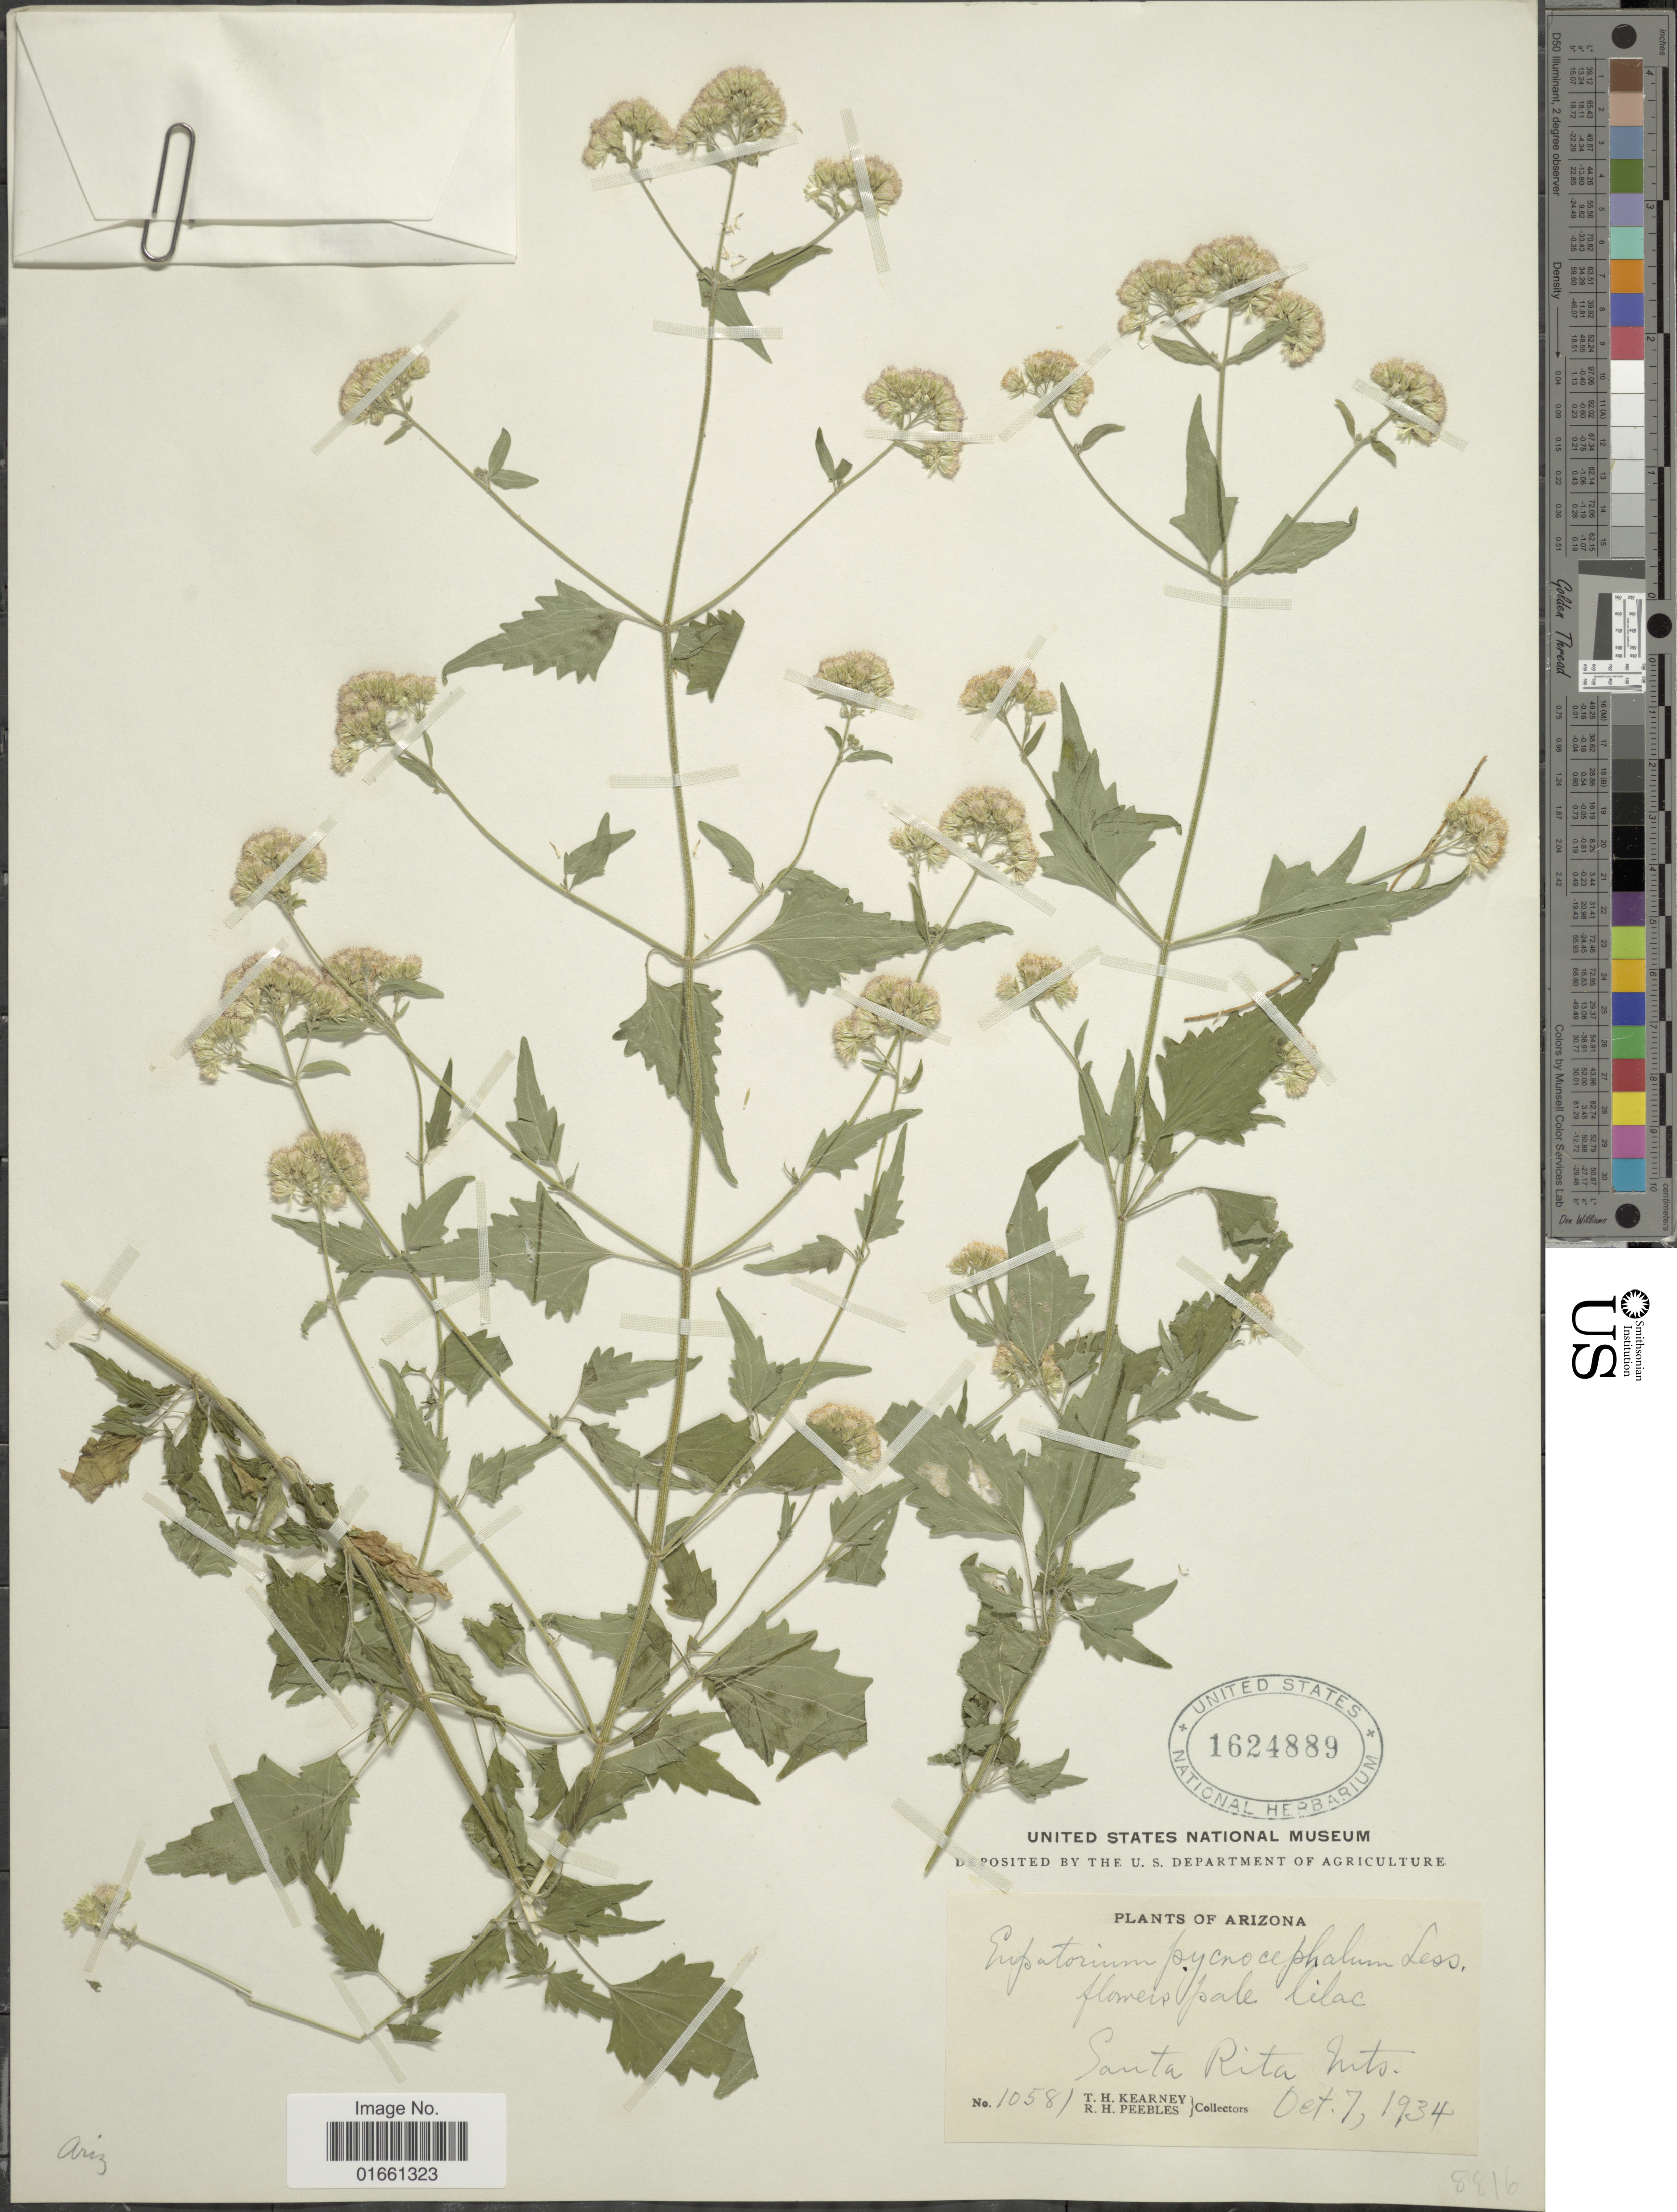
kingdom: Plantae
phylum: Tracheophyta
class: Magnoliopsida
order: Asterales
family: Asteraceae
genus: Fleischmannia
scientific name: Fleischmannia sonorae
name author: (A. Gray) R.M. King & H. Rob.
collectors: T. H. Kearney & R. H. Peebles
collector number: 1058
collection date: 1934-10-07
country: United States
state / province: Arizona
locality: Santa Rita Mts.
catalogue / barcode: US 1624889